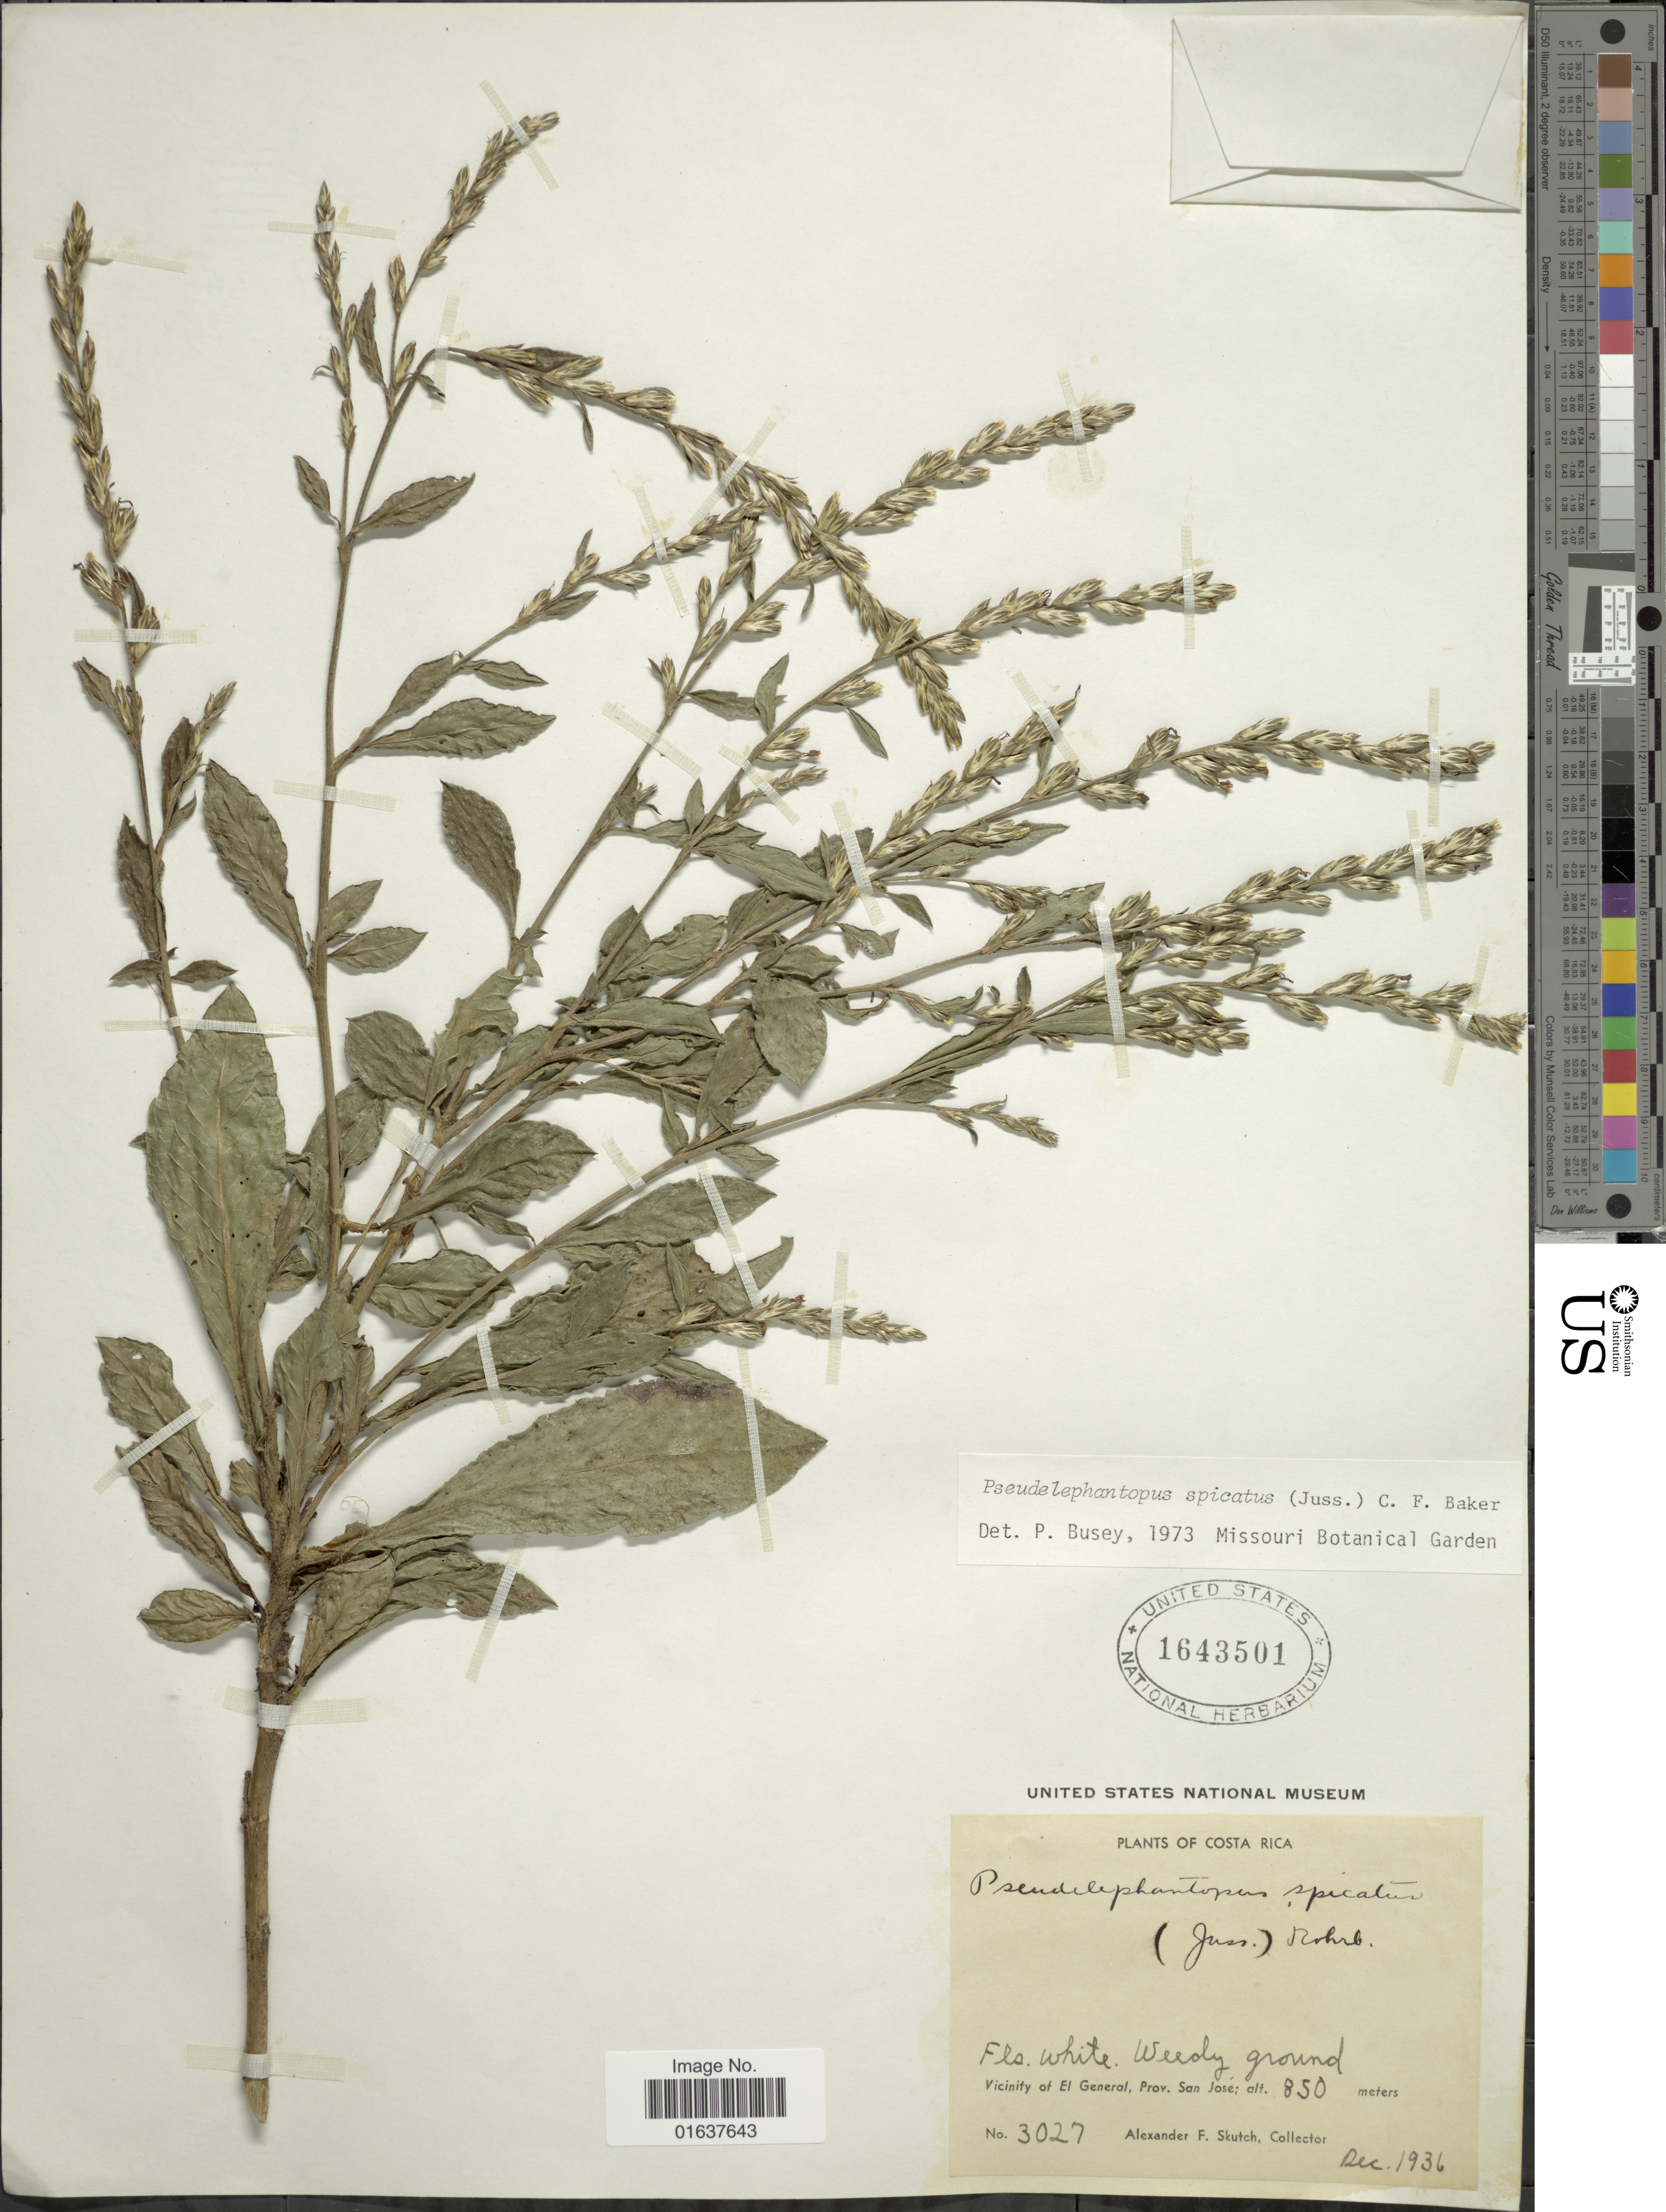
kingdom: Plantae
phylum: Tracheophyta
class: Magnoliopsida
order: Asterales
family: Asteraceae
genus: Pseudelephantopus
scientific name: Pseudelephantopus spicatus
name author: (Juss. ex Aubl.) C.F. Baker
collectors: A. F. Skutch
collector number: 3027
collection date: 1936-12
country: Costa Rica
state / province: San José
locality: Vicinity of El General, Prov. San Jose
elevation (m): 850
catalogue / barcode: US 1643501